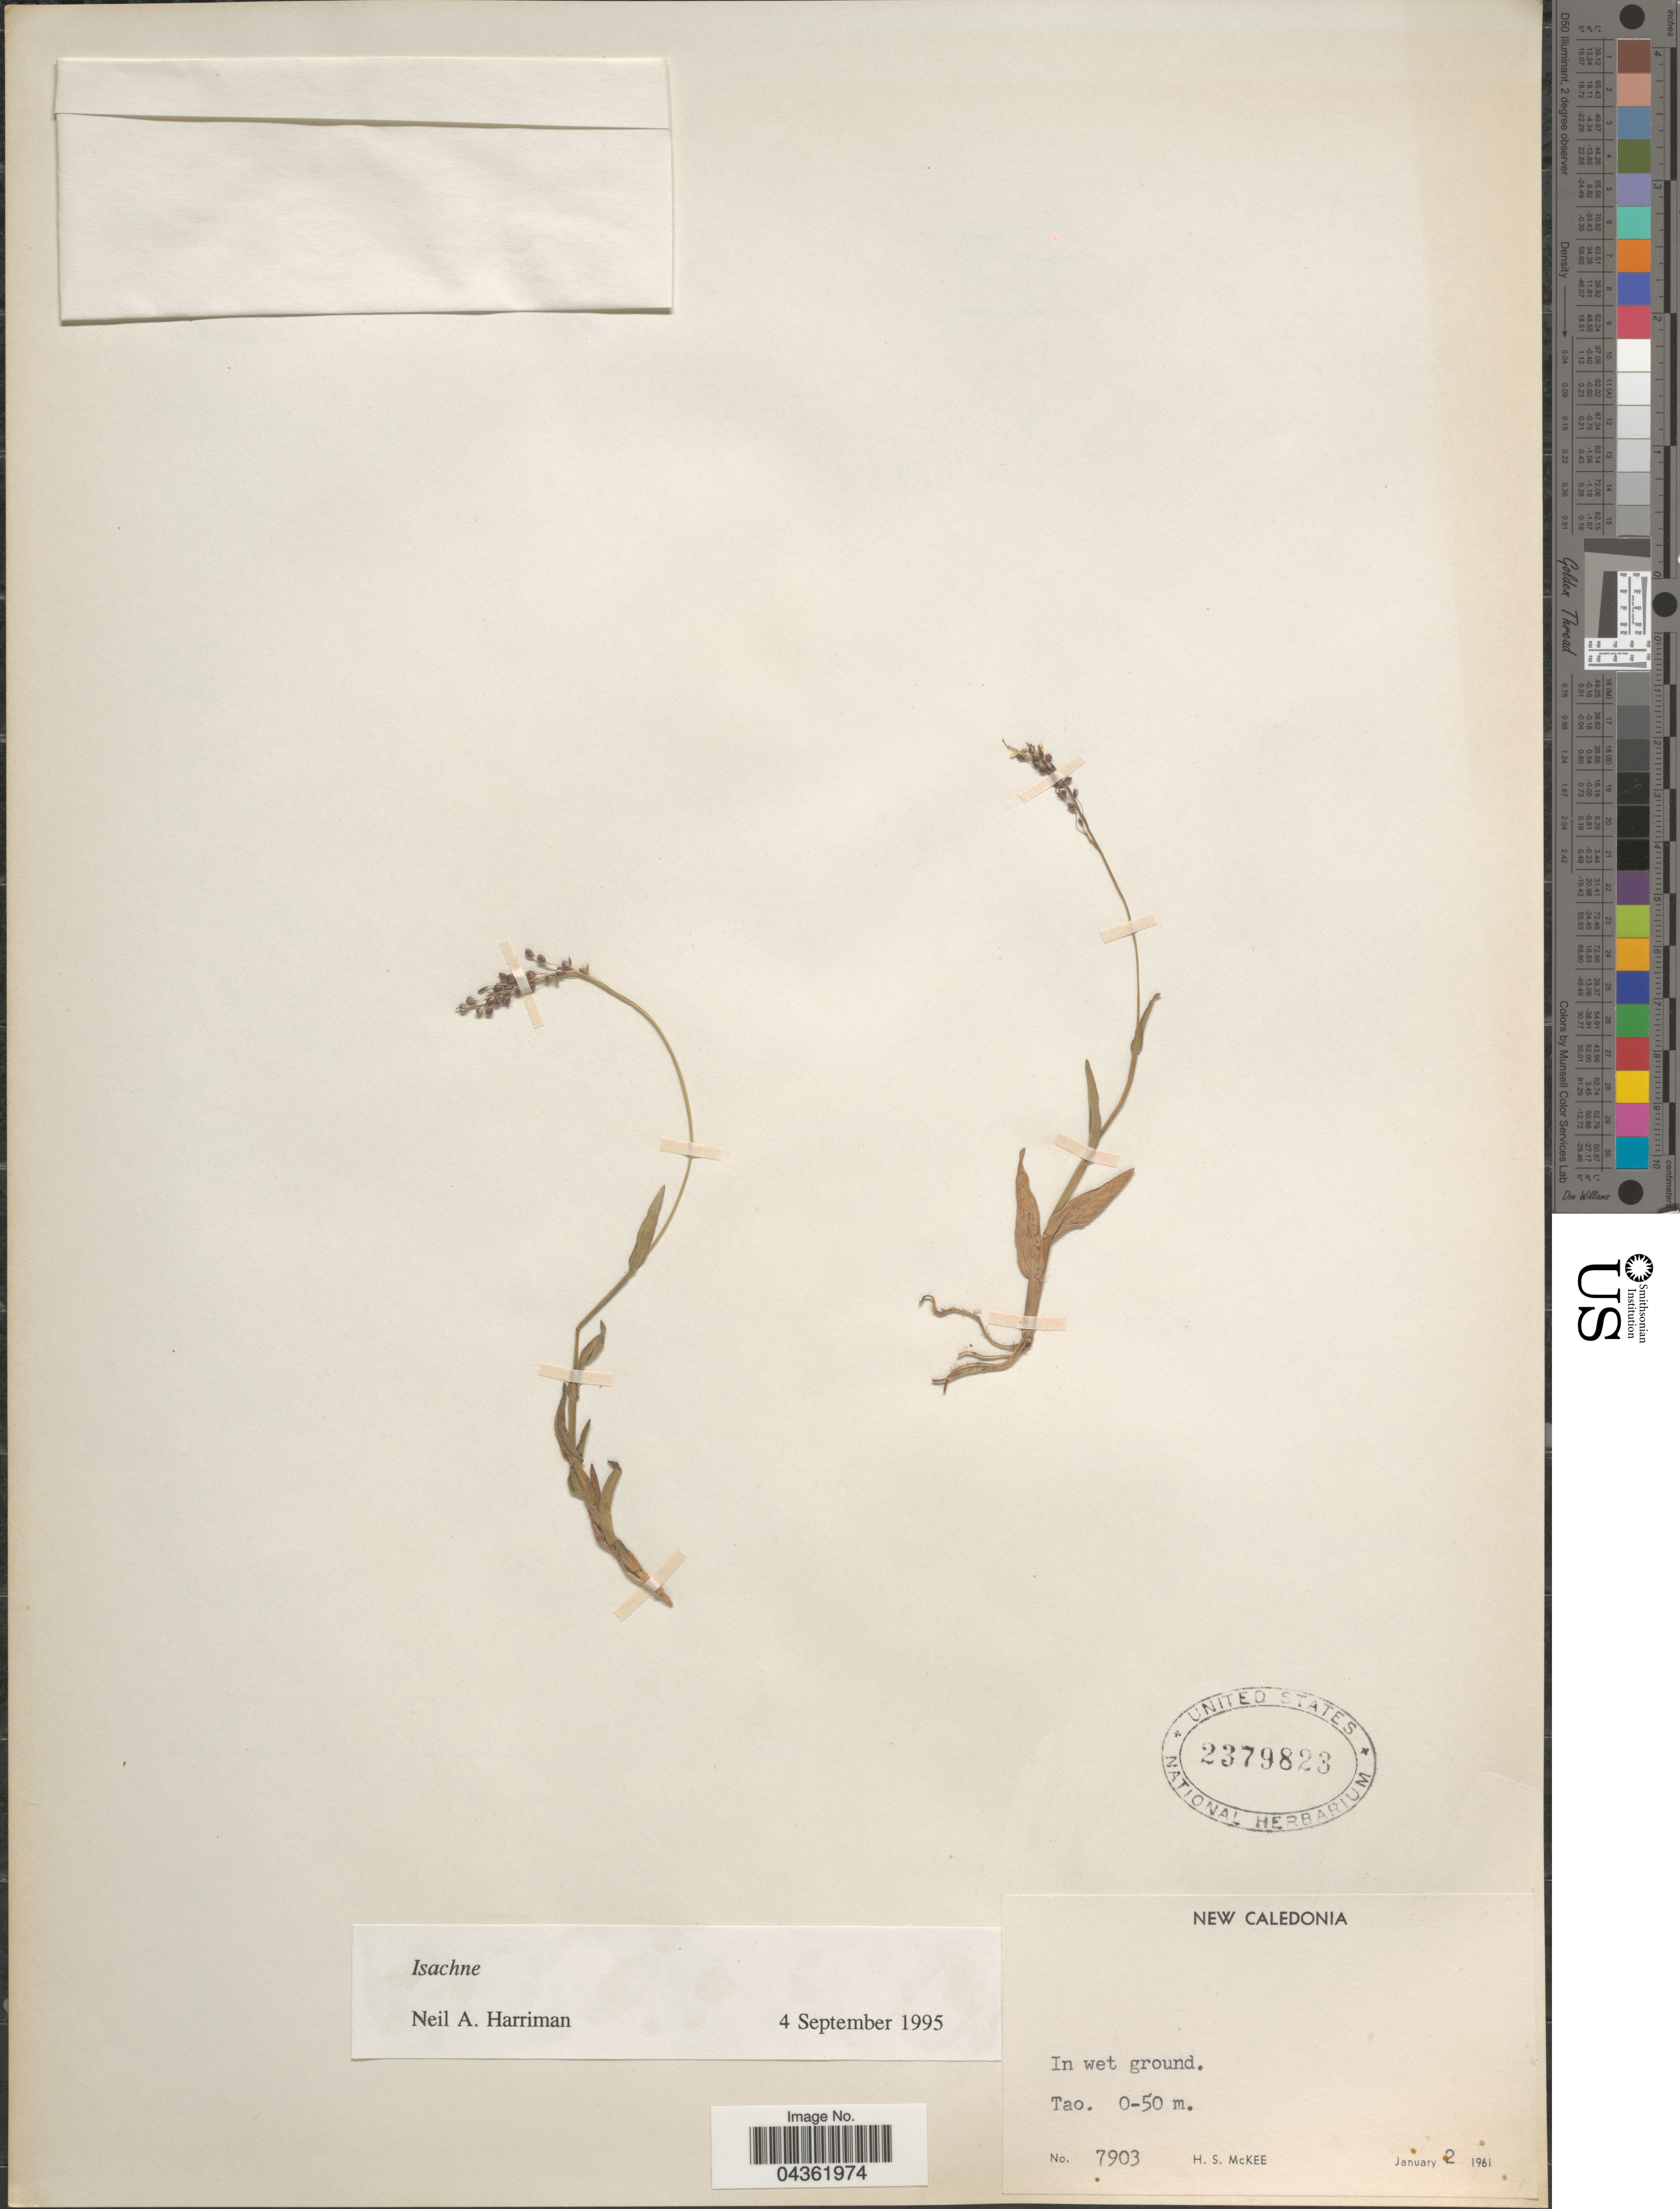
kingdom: Plantae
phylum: Tracheophyta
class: Liliopsida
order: Poales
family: Poaceae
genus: Isachne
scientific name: Isachne sp.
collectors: H. S. McKee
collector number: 7903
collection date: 1961-01-02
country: New Caledonia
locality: Tao.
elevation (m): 0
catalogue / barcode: US 2379823